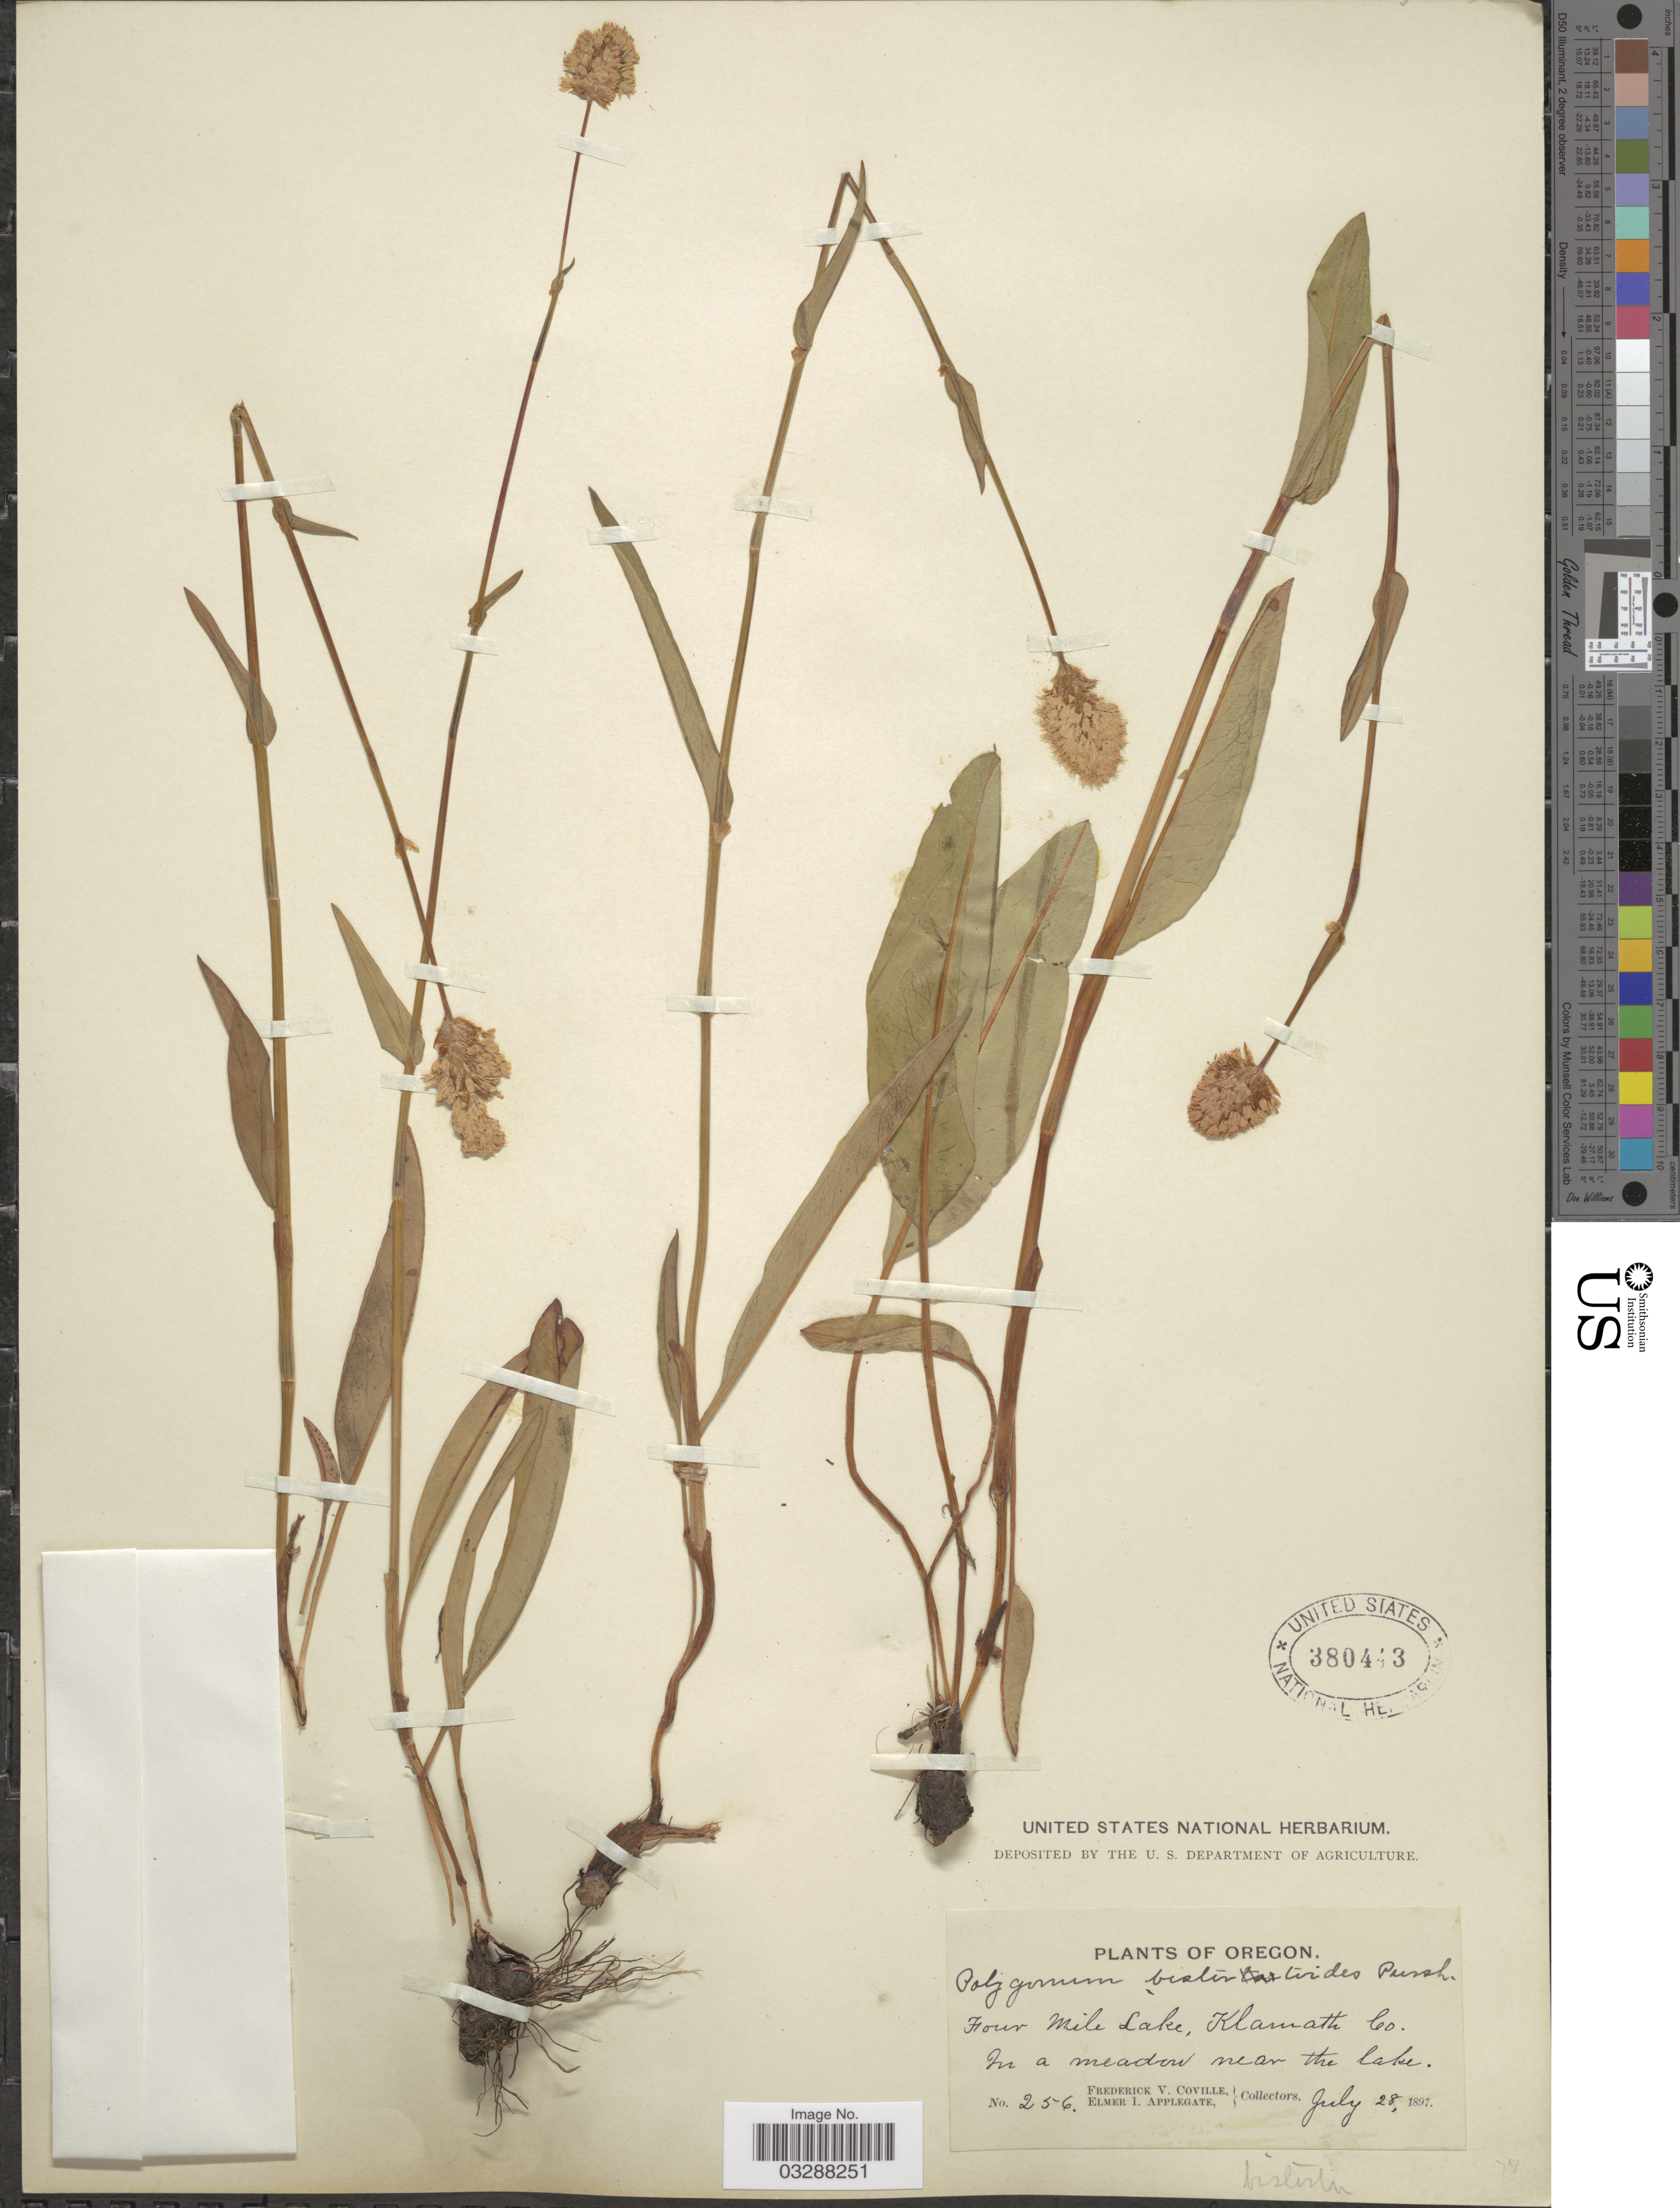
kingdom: Plantae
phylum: Tracheophyta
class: Magnoliopsida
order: Caryophyllales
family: Polygonaceae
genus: Bistorta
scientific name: Bistorta bistortoides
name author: (Pursh) Small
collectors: F. V. Coville & E. I. Applegate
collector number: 256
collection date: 1897-07-28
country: United States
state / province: Oregon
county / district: Klamath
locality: Four Mile Lake, Klamath Co. In a meadow near the lake.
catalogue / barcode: US 380443